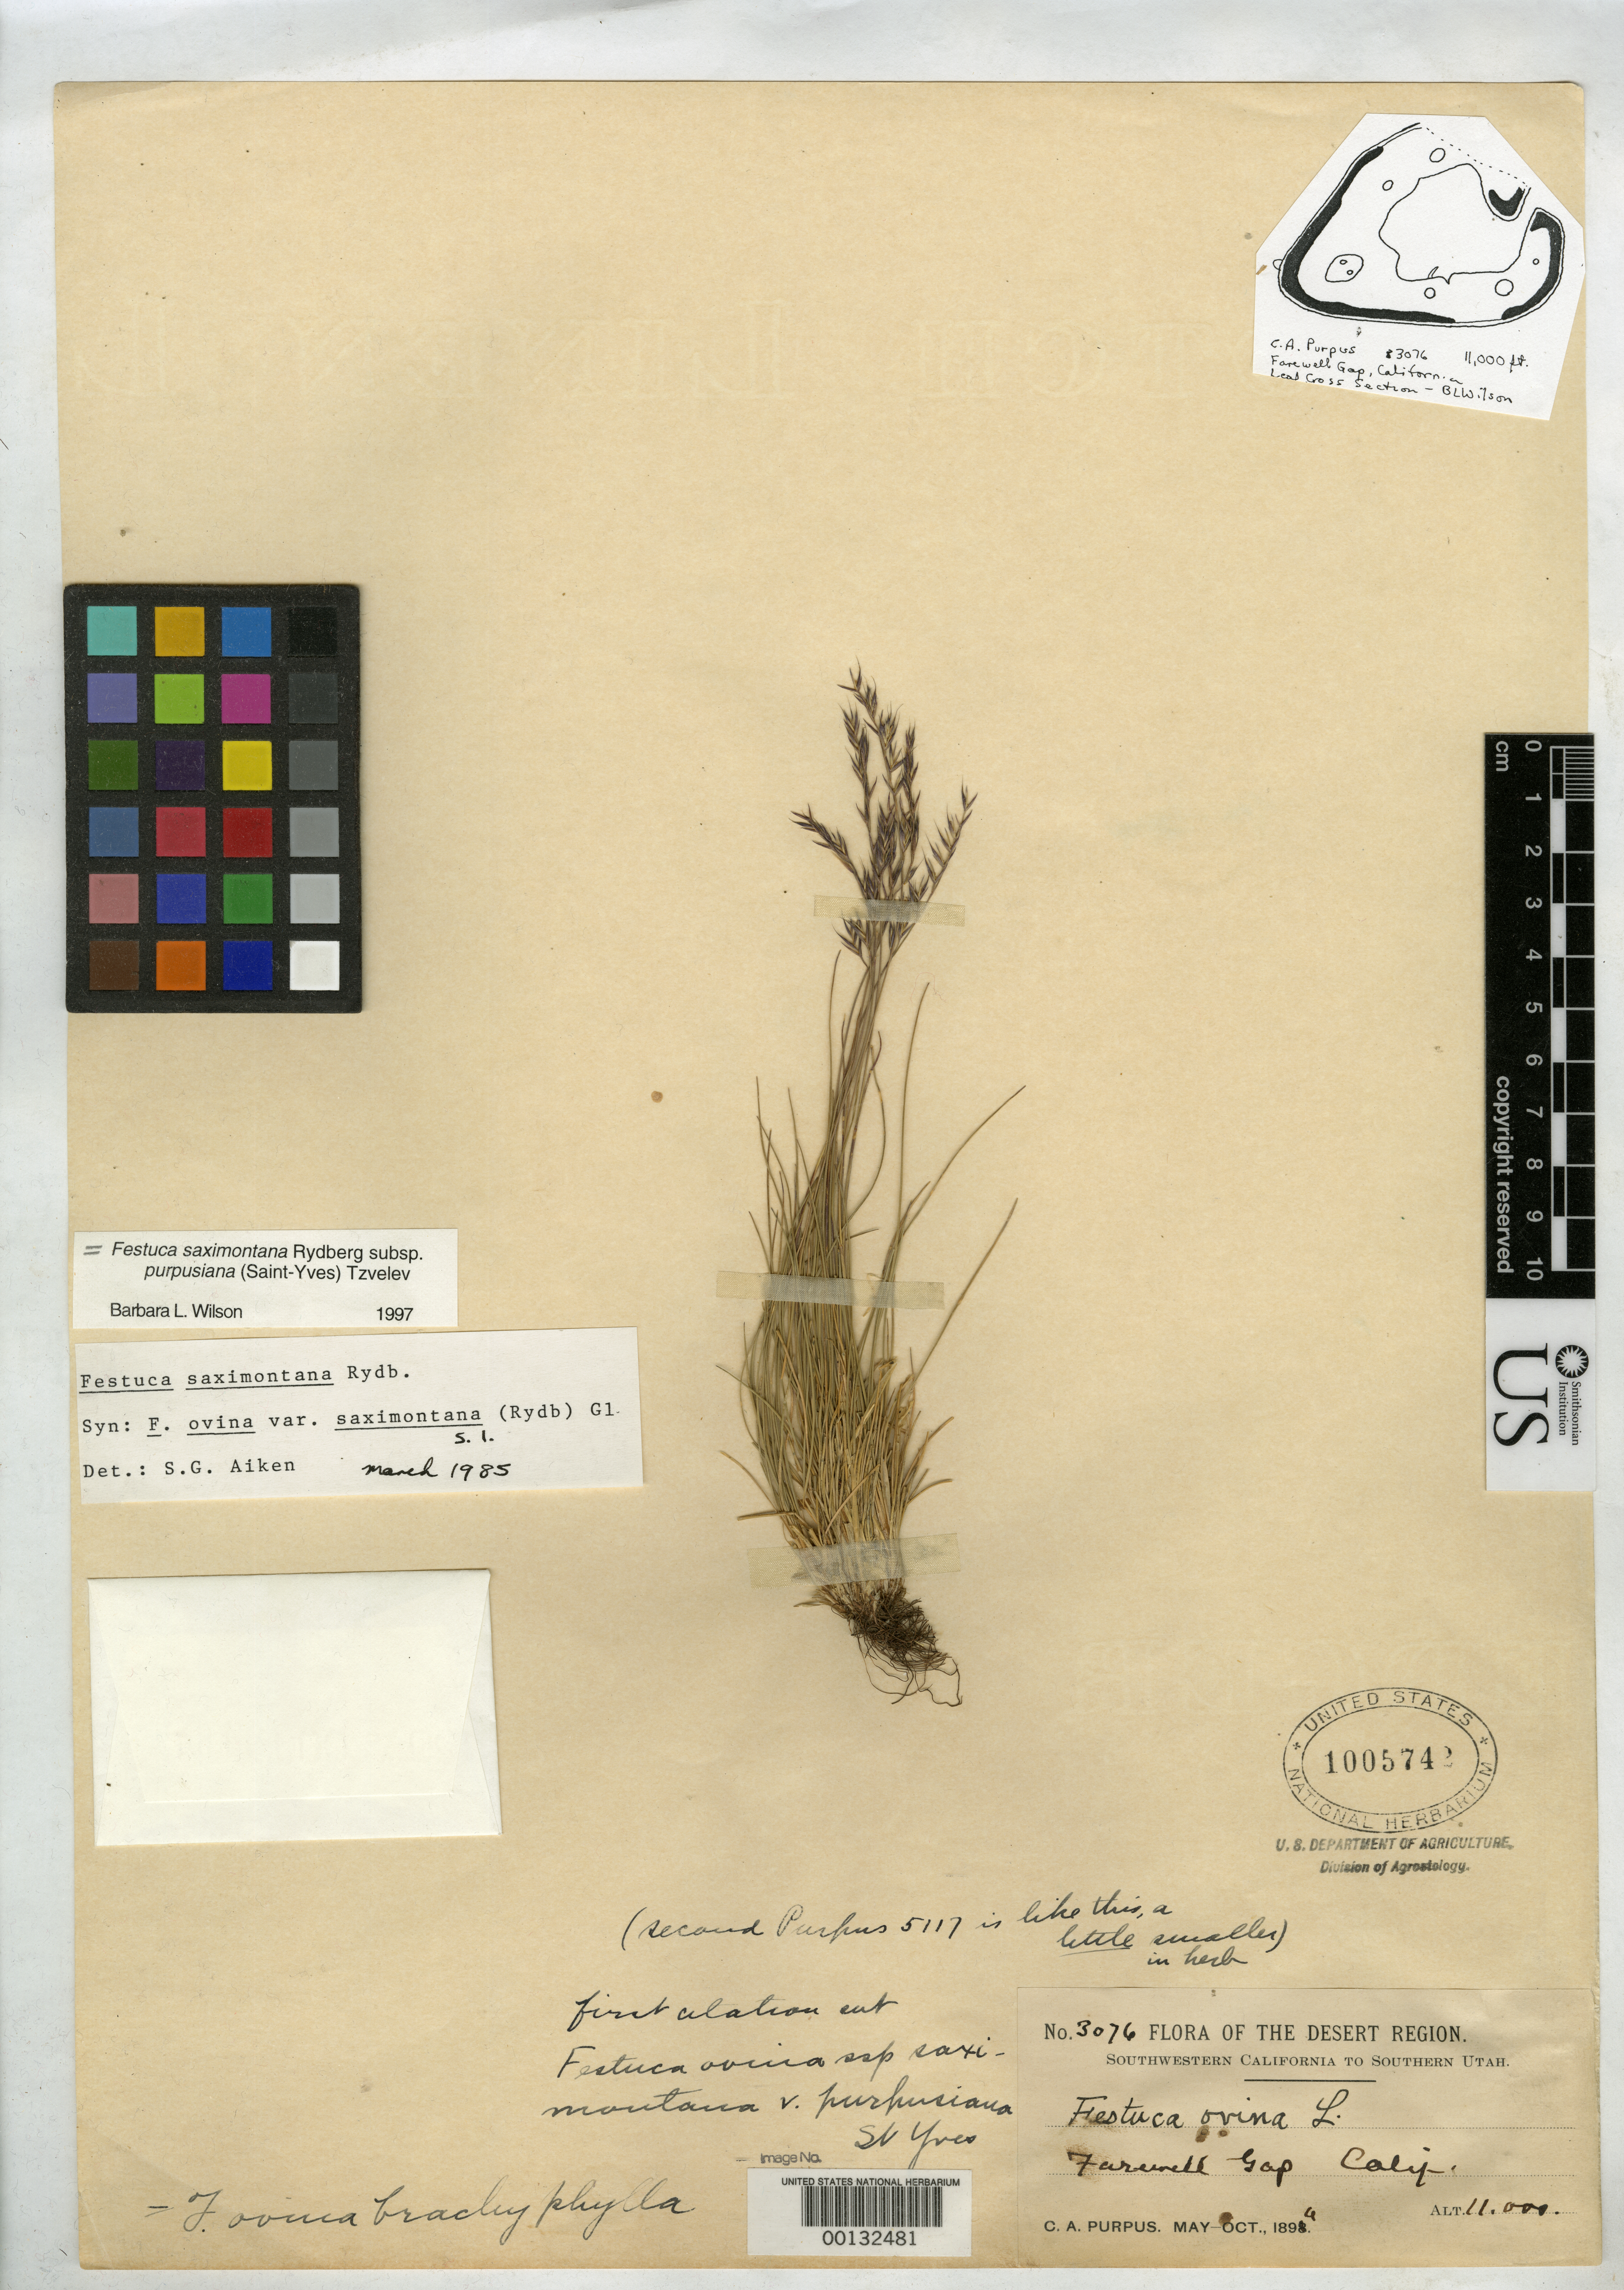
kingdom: Plantae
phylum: Tracheophyta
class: Liliopsida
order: Poales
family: Poaceae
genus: Festuca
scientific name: Festuca ovina subsp. saximontana var. purpusiana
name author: Saint-Yves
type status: Isotype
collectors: C. A. Purpus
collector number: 3076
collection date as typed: May 1894 to -- Oct 1894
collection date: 1894-05/1894-10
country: United States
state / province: California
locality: Farwell Gap.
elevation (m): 3353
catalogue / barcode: US 1005742